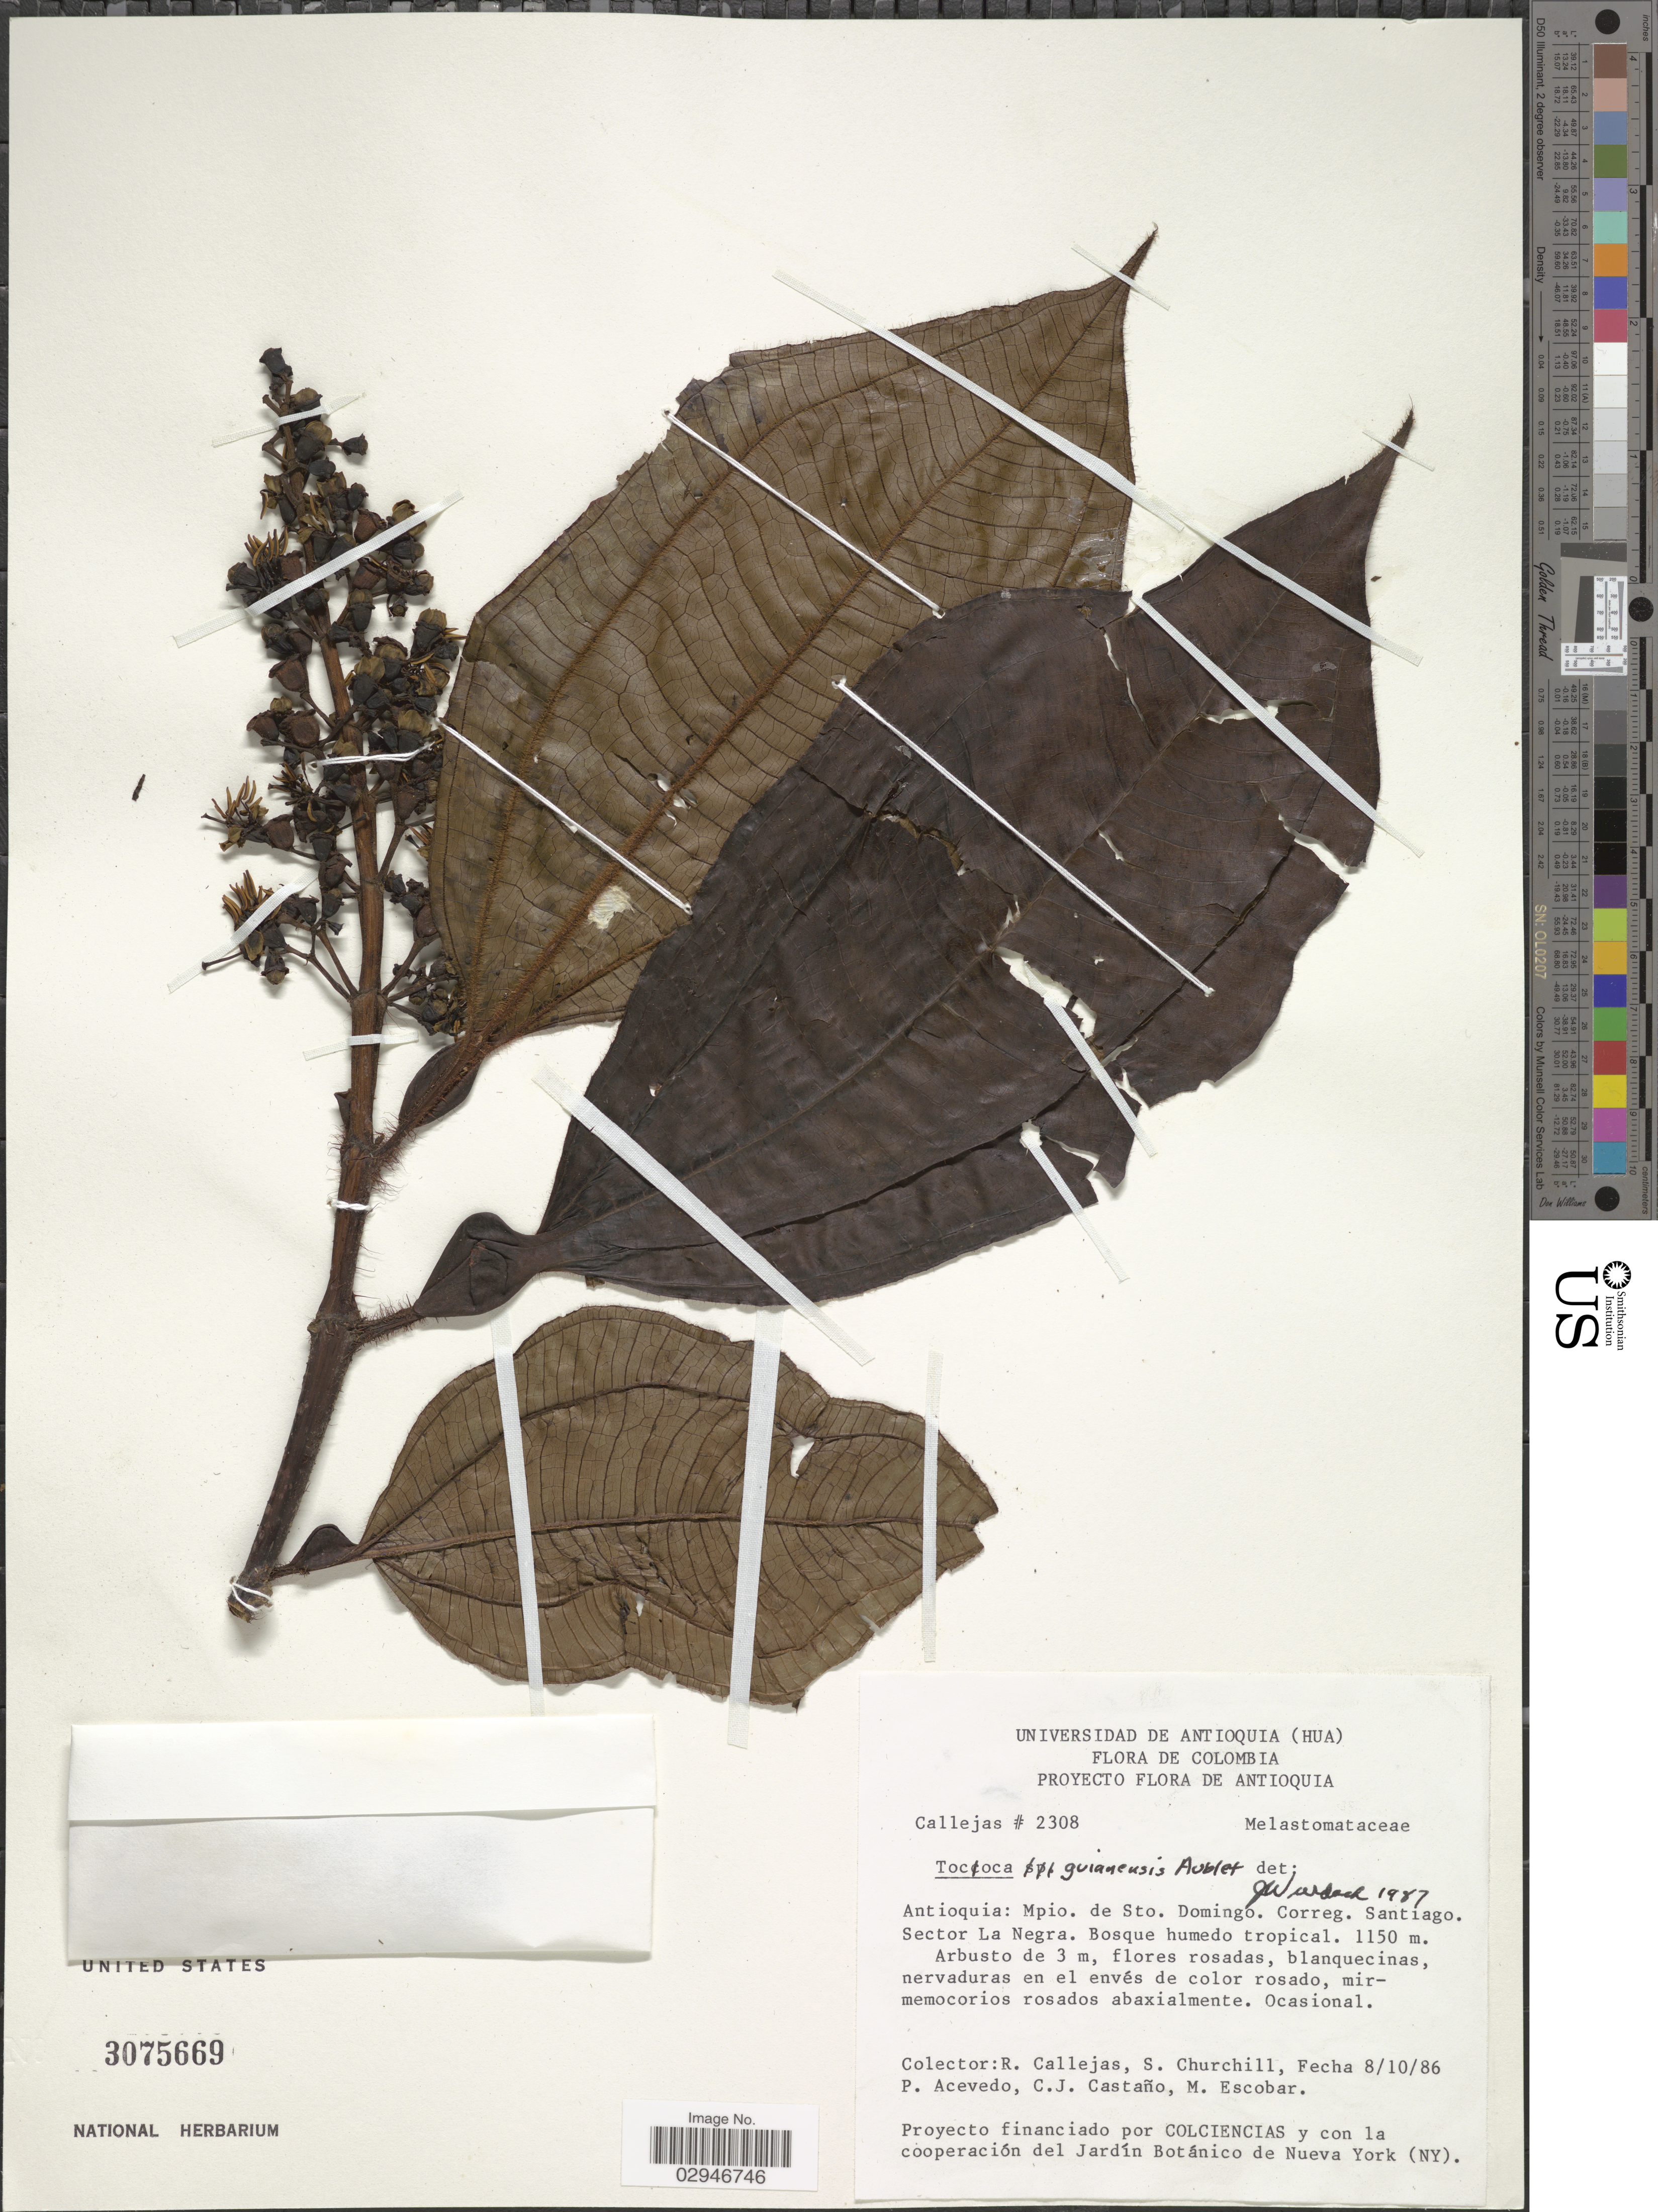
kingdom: Plantae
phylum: Tracheophyta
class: Magnoliopsida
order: Myrtales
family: Melastomataceae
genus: Tococa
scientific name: Tococa guianensis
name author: Aubl.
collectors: R. Callejas, S. Churchill, P. Acevedo-Rodr., C. Castaño & M. Escobar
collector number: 2308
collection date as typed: Transcribed d/m/y: 8/10/86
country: Colombia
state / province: Antioquia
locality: Mpio. de Sto. Domingo. Correg. Santiago. Sector La Negra. Bosque humedo tropical.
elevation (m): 1150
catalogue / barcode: US 3075669